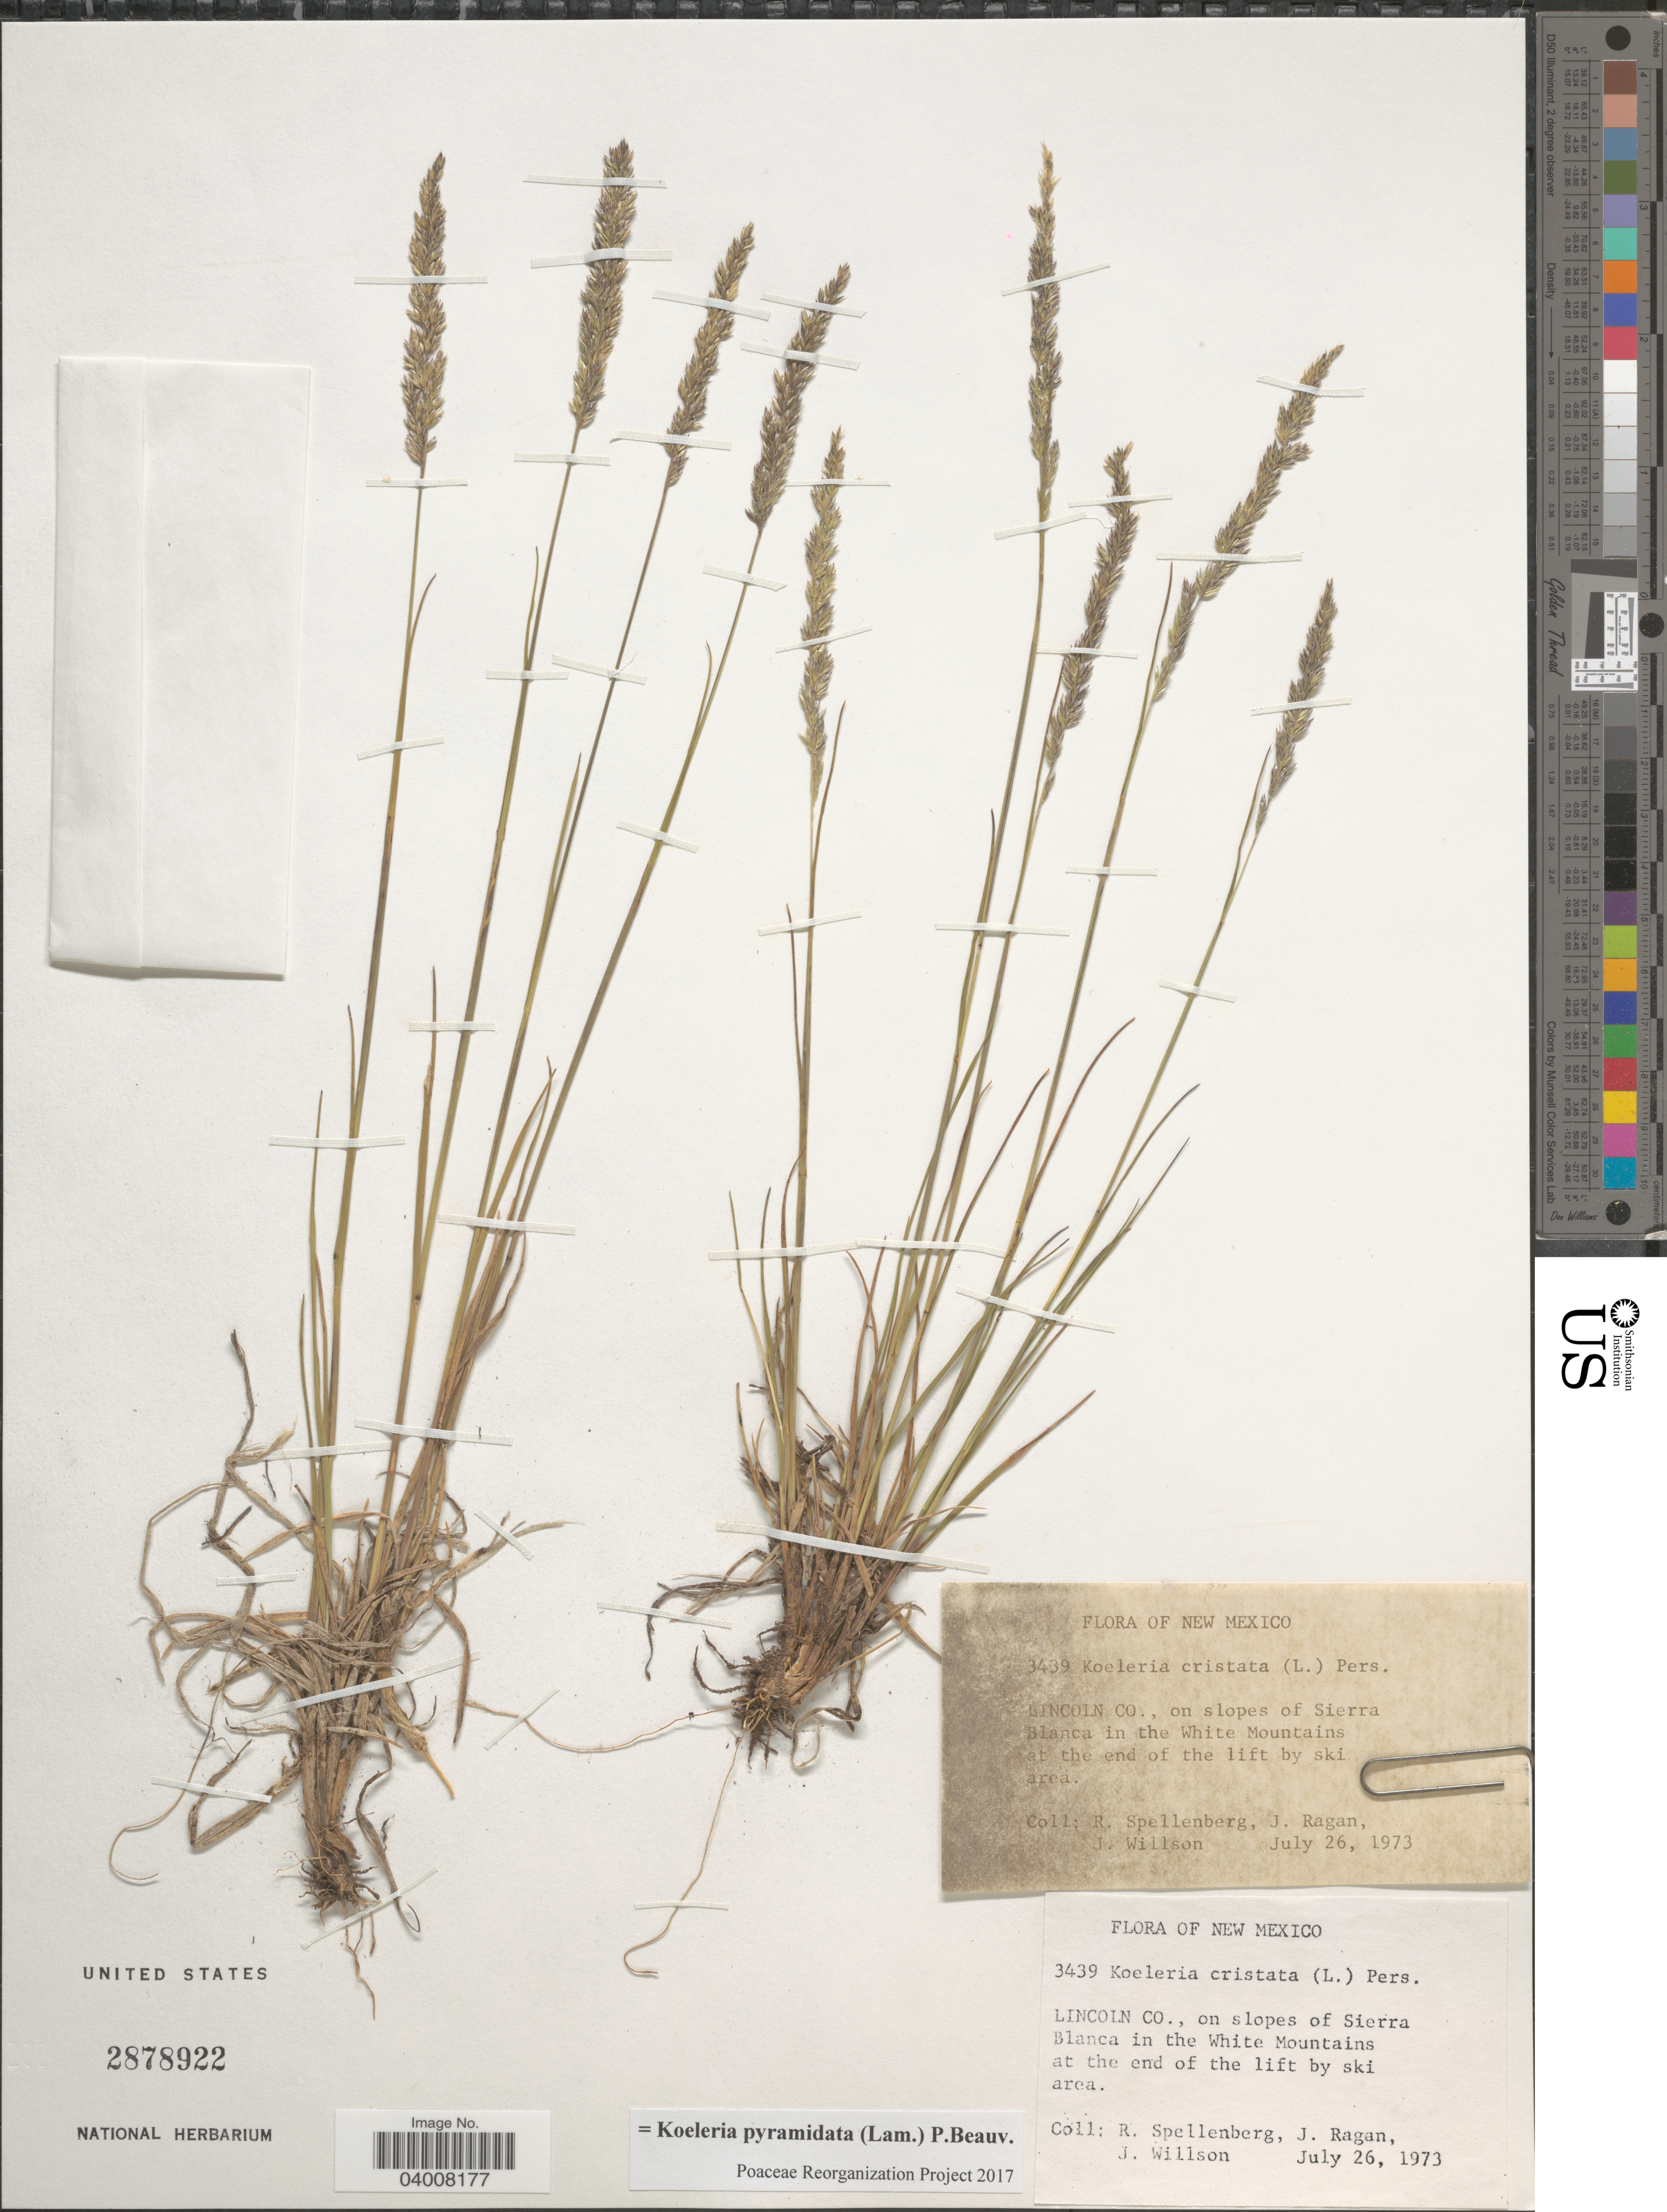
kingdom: Plantae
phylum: Tracheophyta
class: Liliopsida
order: Poales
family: Poaceae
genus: Koeleria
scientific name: Koeleria pyramidata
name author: (Lam.) P. Beauv.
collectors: R. Spellenberg, J. Ragan & J. Willson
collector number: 3439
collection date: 1973-07-26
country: United States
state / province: New Mexico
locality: Lincoln Co., on slopes of Sierra Blanca in the White Mountains at the end of the lift by ski area.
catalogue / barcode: US 2878922